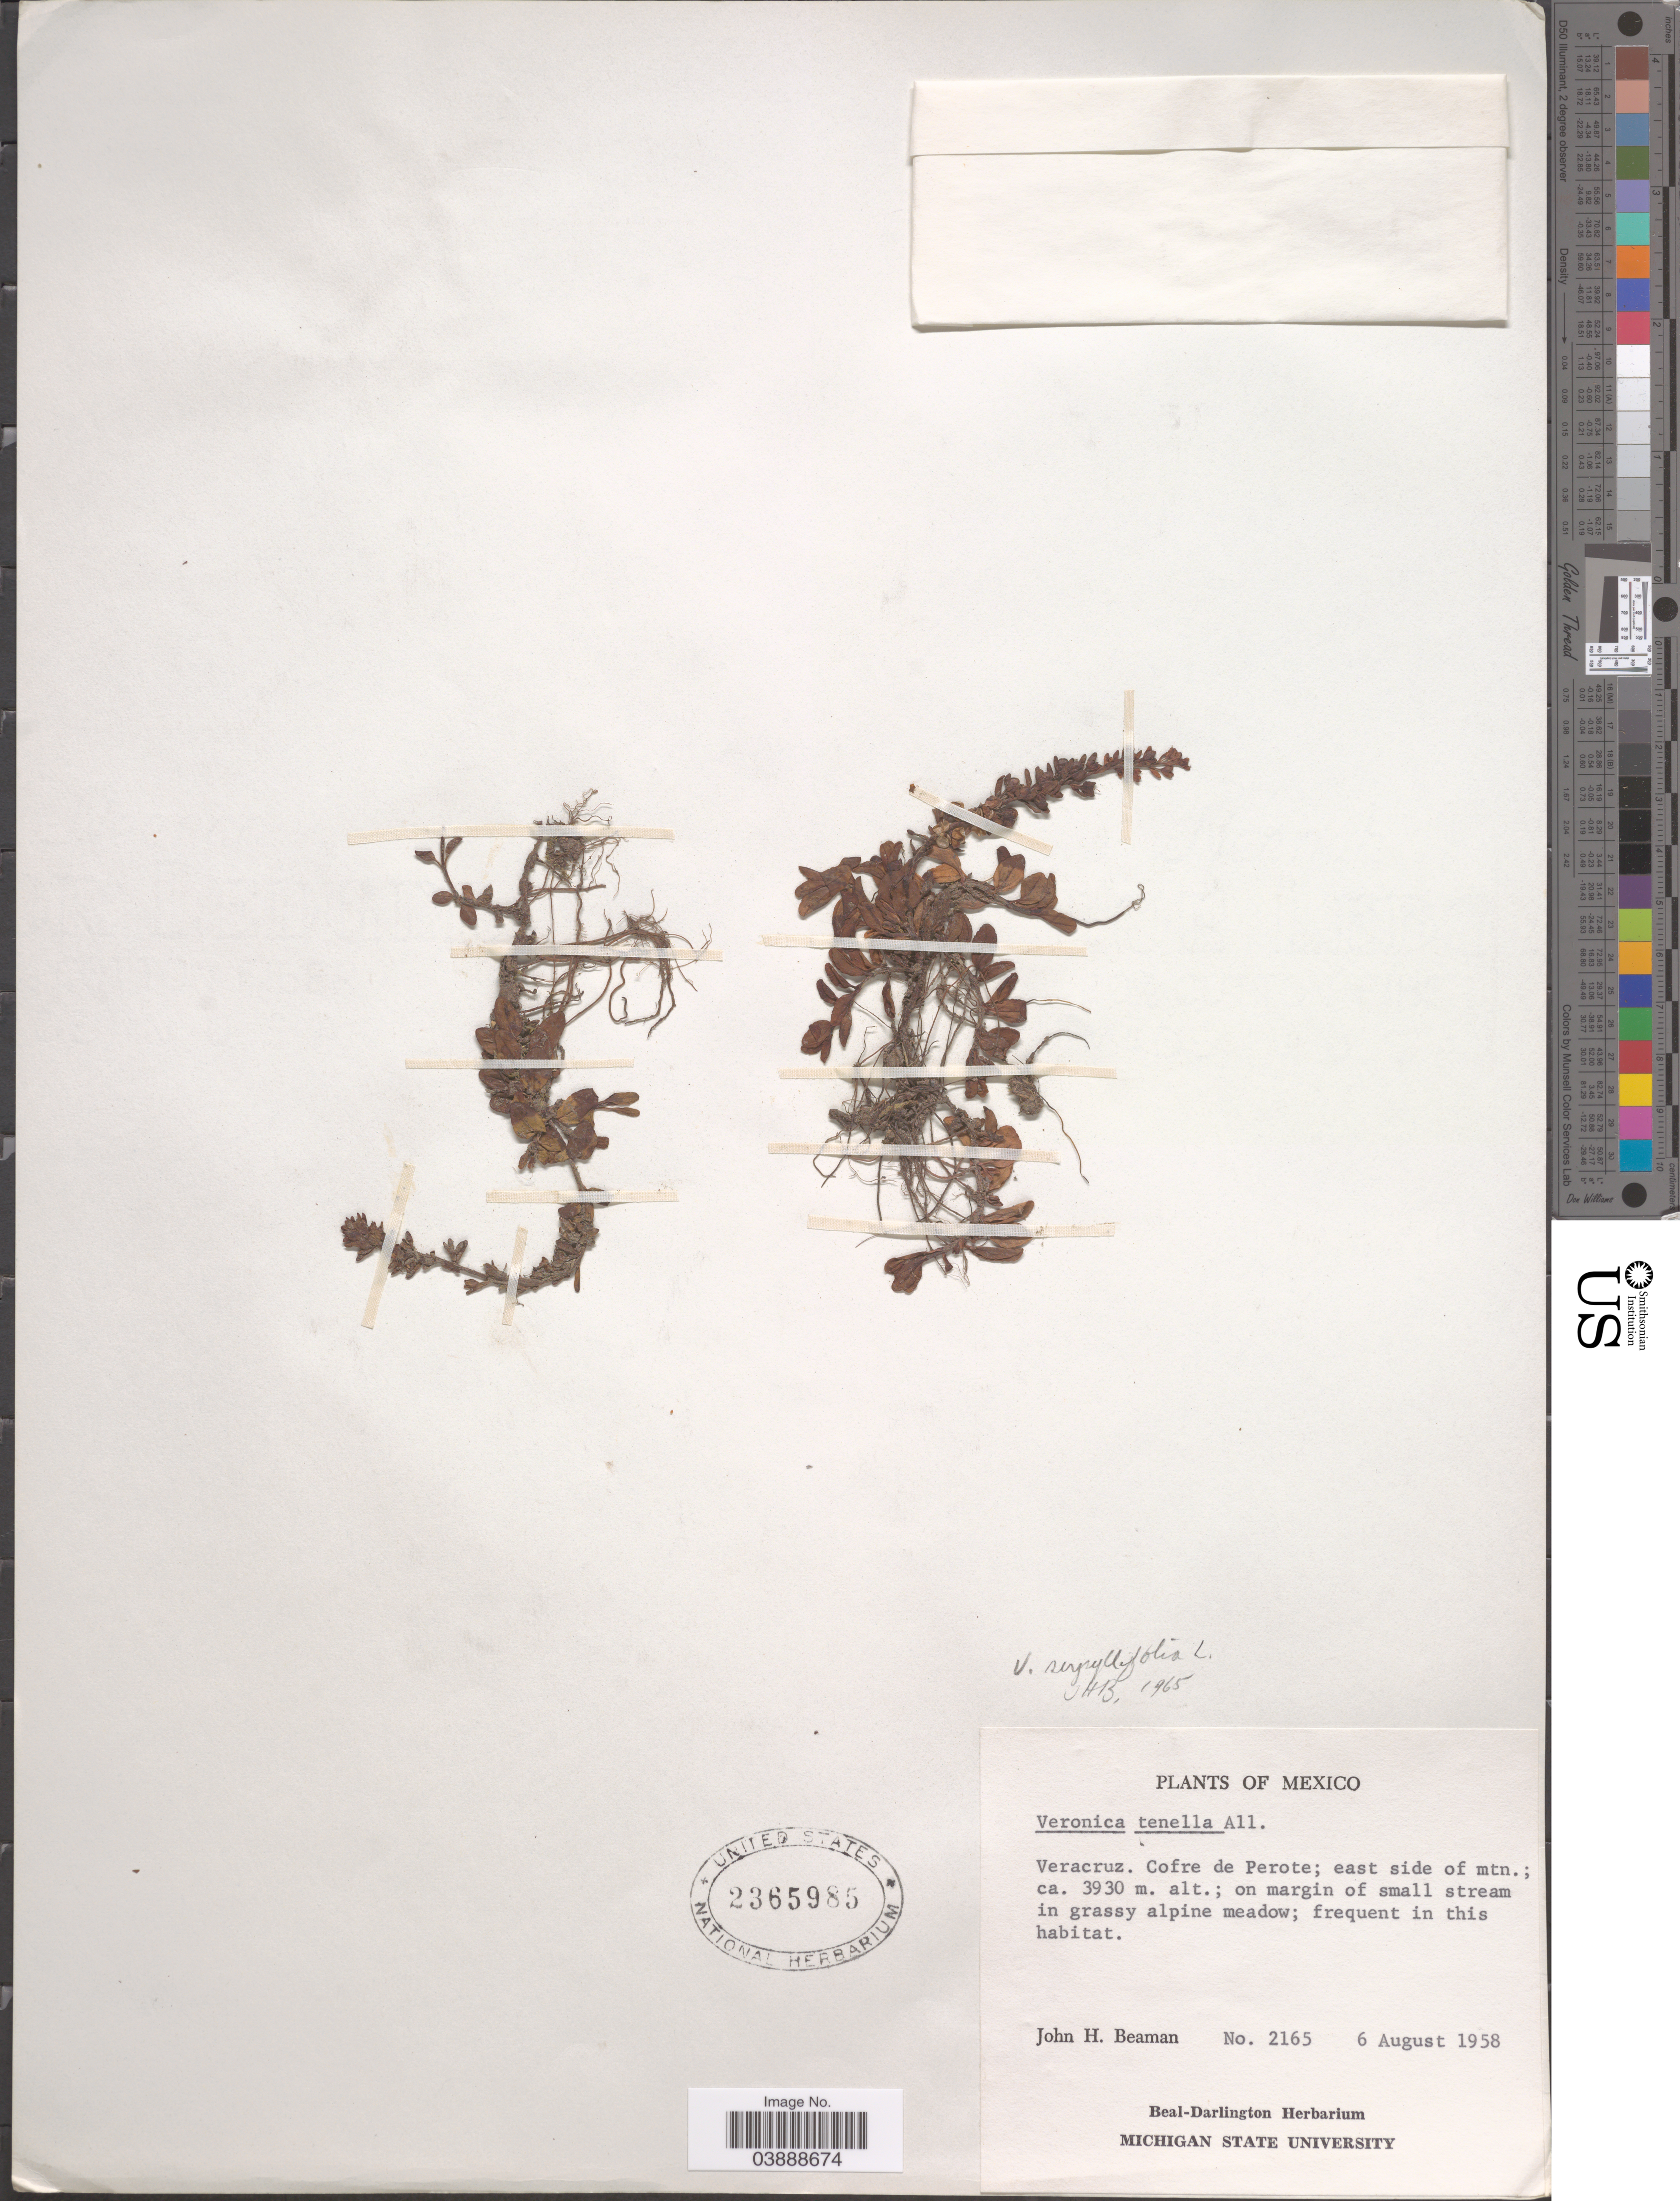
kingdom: Plantae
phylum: Tracheophyta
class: Magnoliopsida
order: Lamiales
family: Plantaginaceae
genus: Veronica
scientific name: Veronica serpyllifolia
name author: L.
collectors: J. H. Beaman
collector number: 2165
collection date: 1958-08-06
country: Mexico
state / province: Veracruz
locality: Veracruz. Cofre de Perote; east side of mtn.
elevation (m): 3930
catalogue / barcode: US 2365985